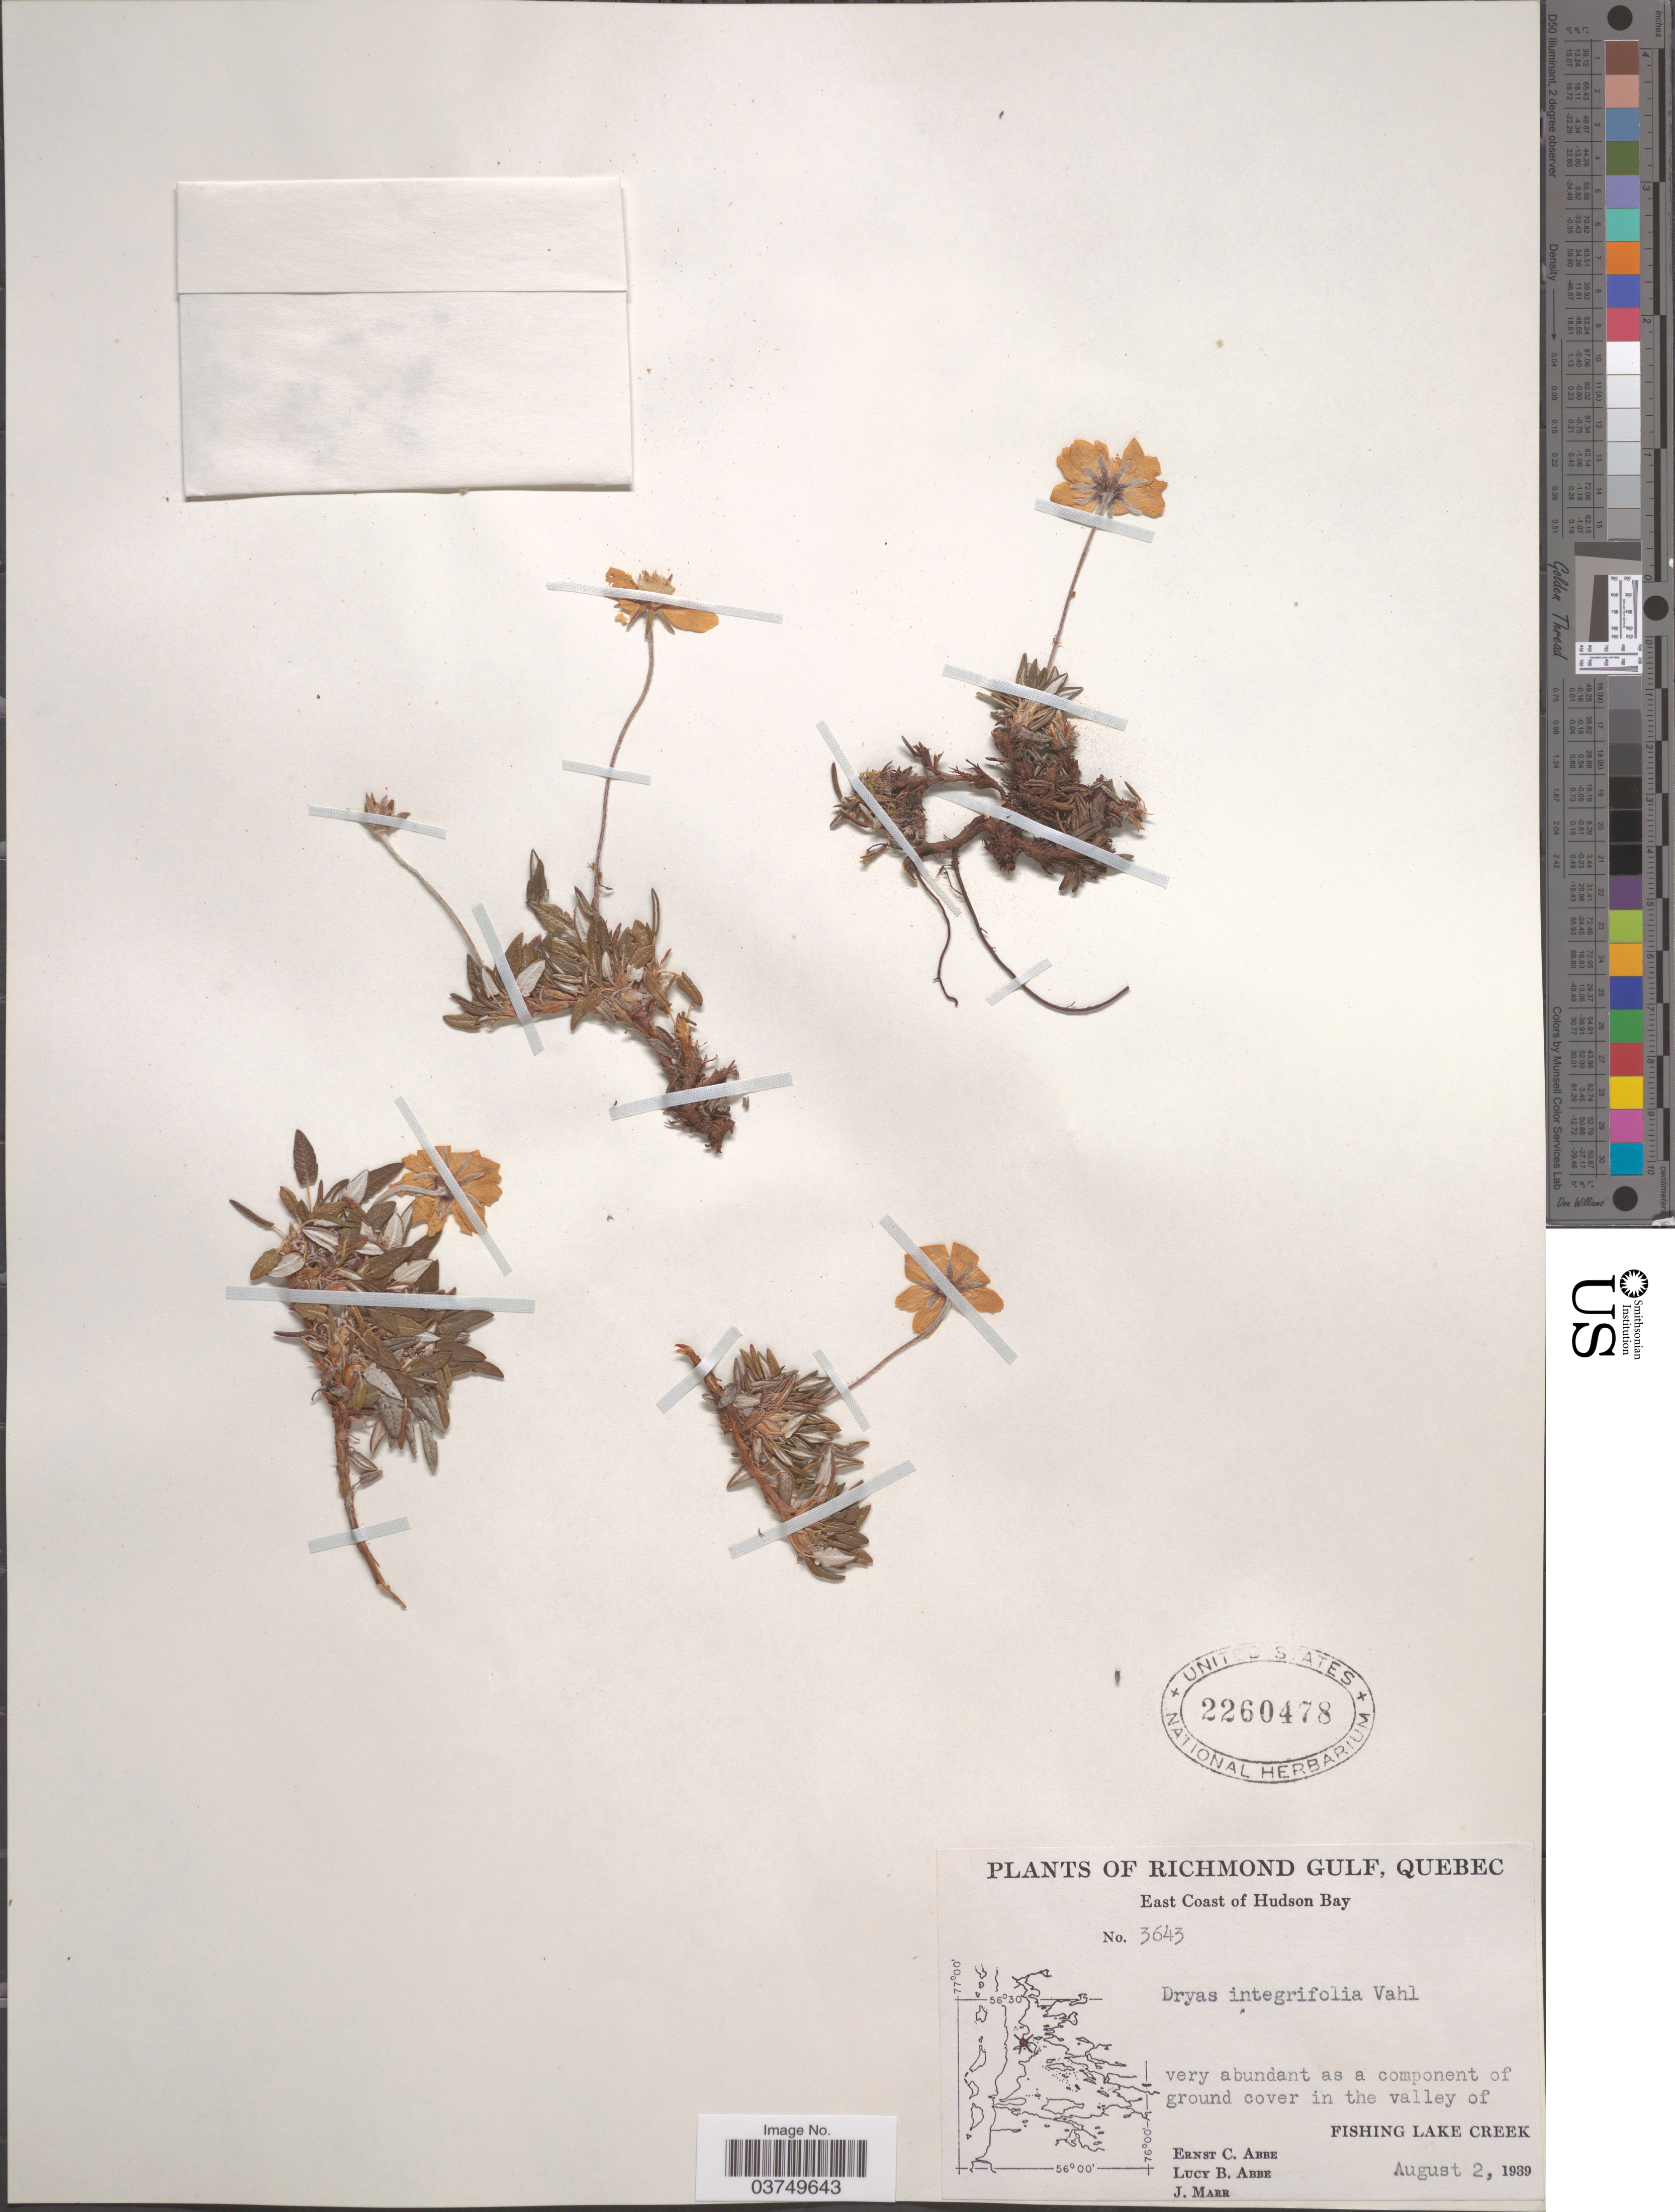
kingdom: Plantae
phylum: Tracheophyta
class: Magnoliopsida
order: Rosales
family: Rosaceae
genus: Dryas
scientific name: Dryas integrifolia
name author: Vahl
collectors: E. C. Abbe, L. B. Abbe & J. Marr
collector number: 3643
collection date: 1939-08-02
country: Canada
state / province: Quebec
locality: Richmond Gulf. East Coast of Hudson Bay. In the valley of Fishing Lake Creek.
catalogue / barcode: US 2260478